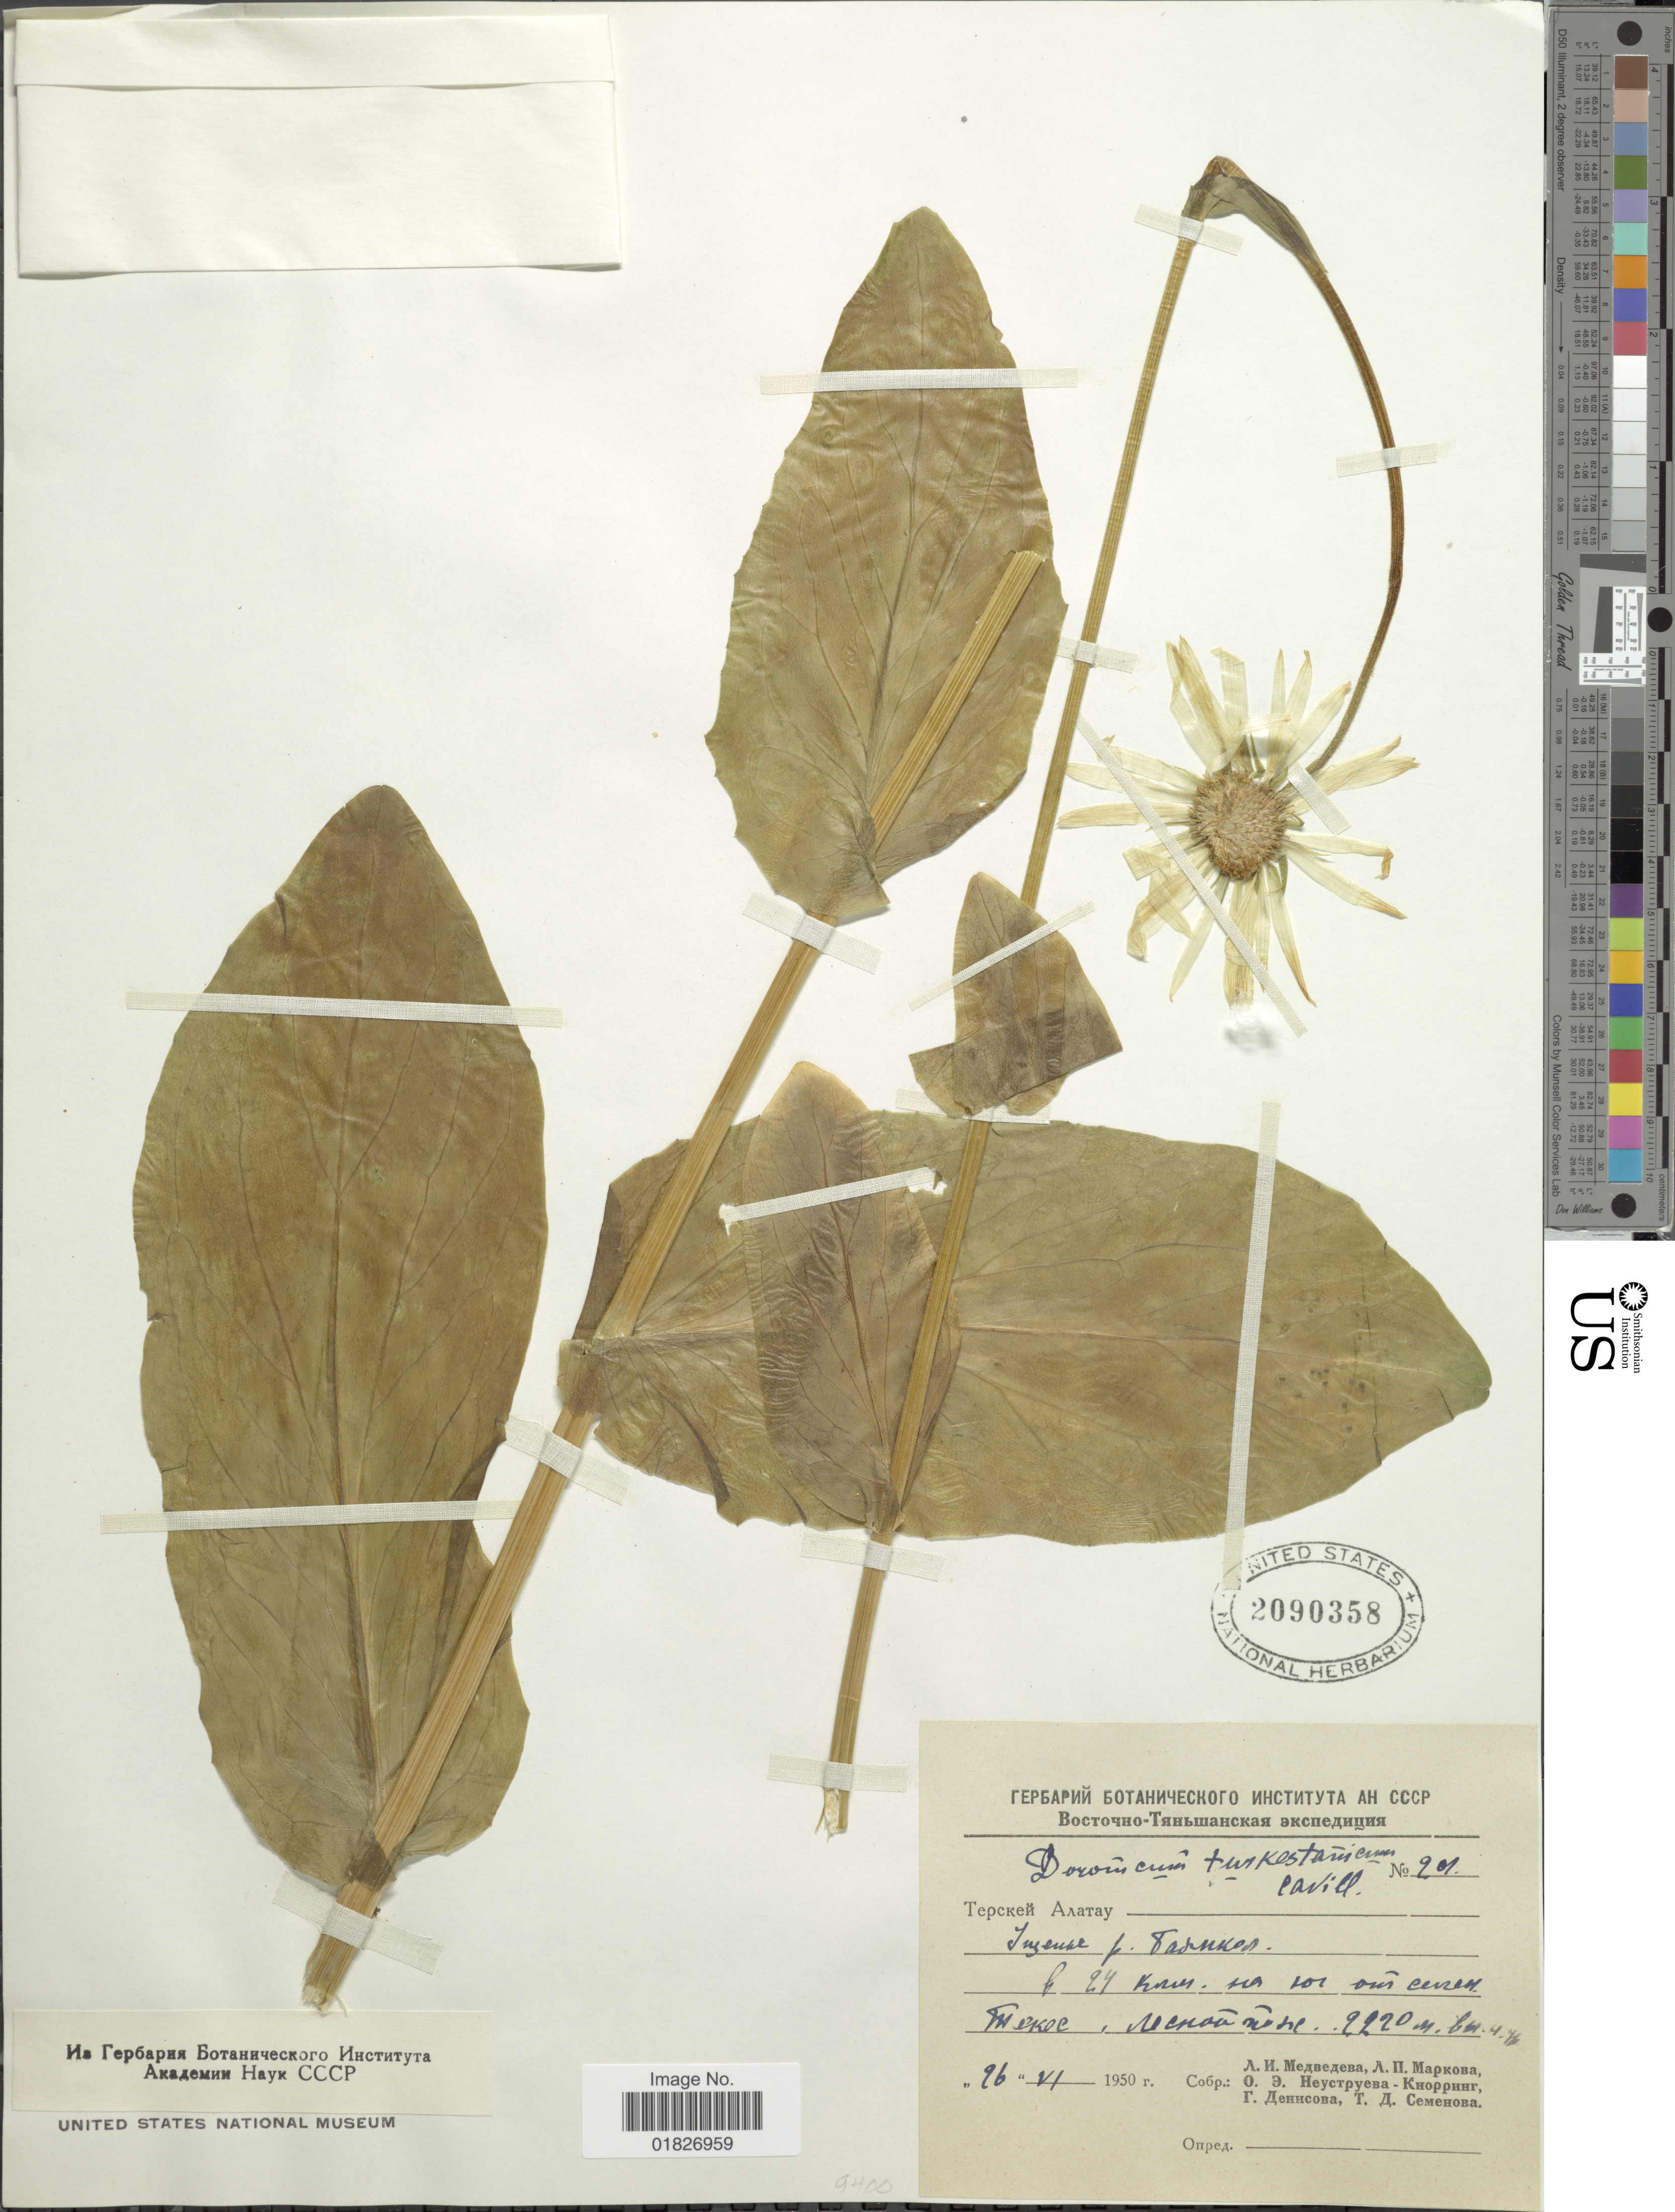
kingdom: Plantae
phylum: Tracheophyta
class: Magnoliopsida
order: Asterales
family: Asteraceae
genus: Doronicum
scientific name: Doronicum turkestanicum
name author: Cavill.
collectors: Collector illegible, Collector illegible, Collector illegible, Collector illegible & Collector illegible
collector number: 201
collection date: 1950-06-26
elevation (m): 2220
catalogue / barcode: US 2090358